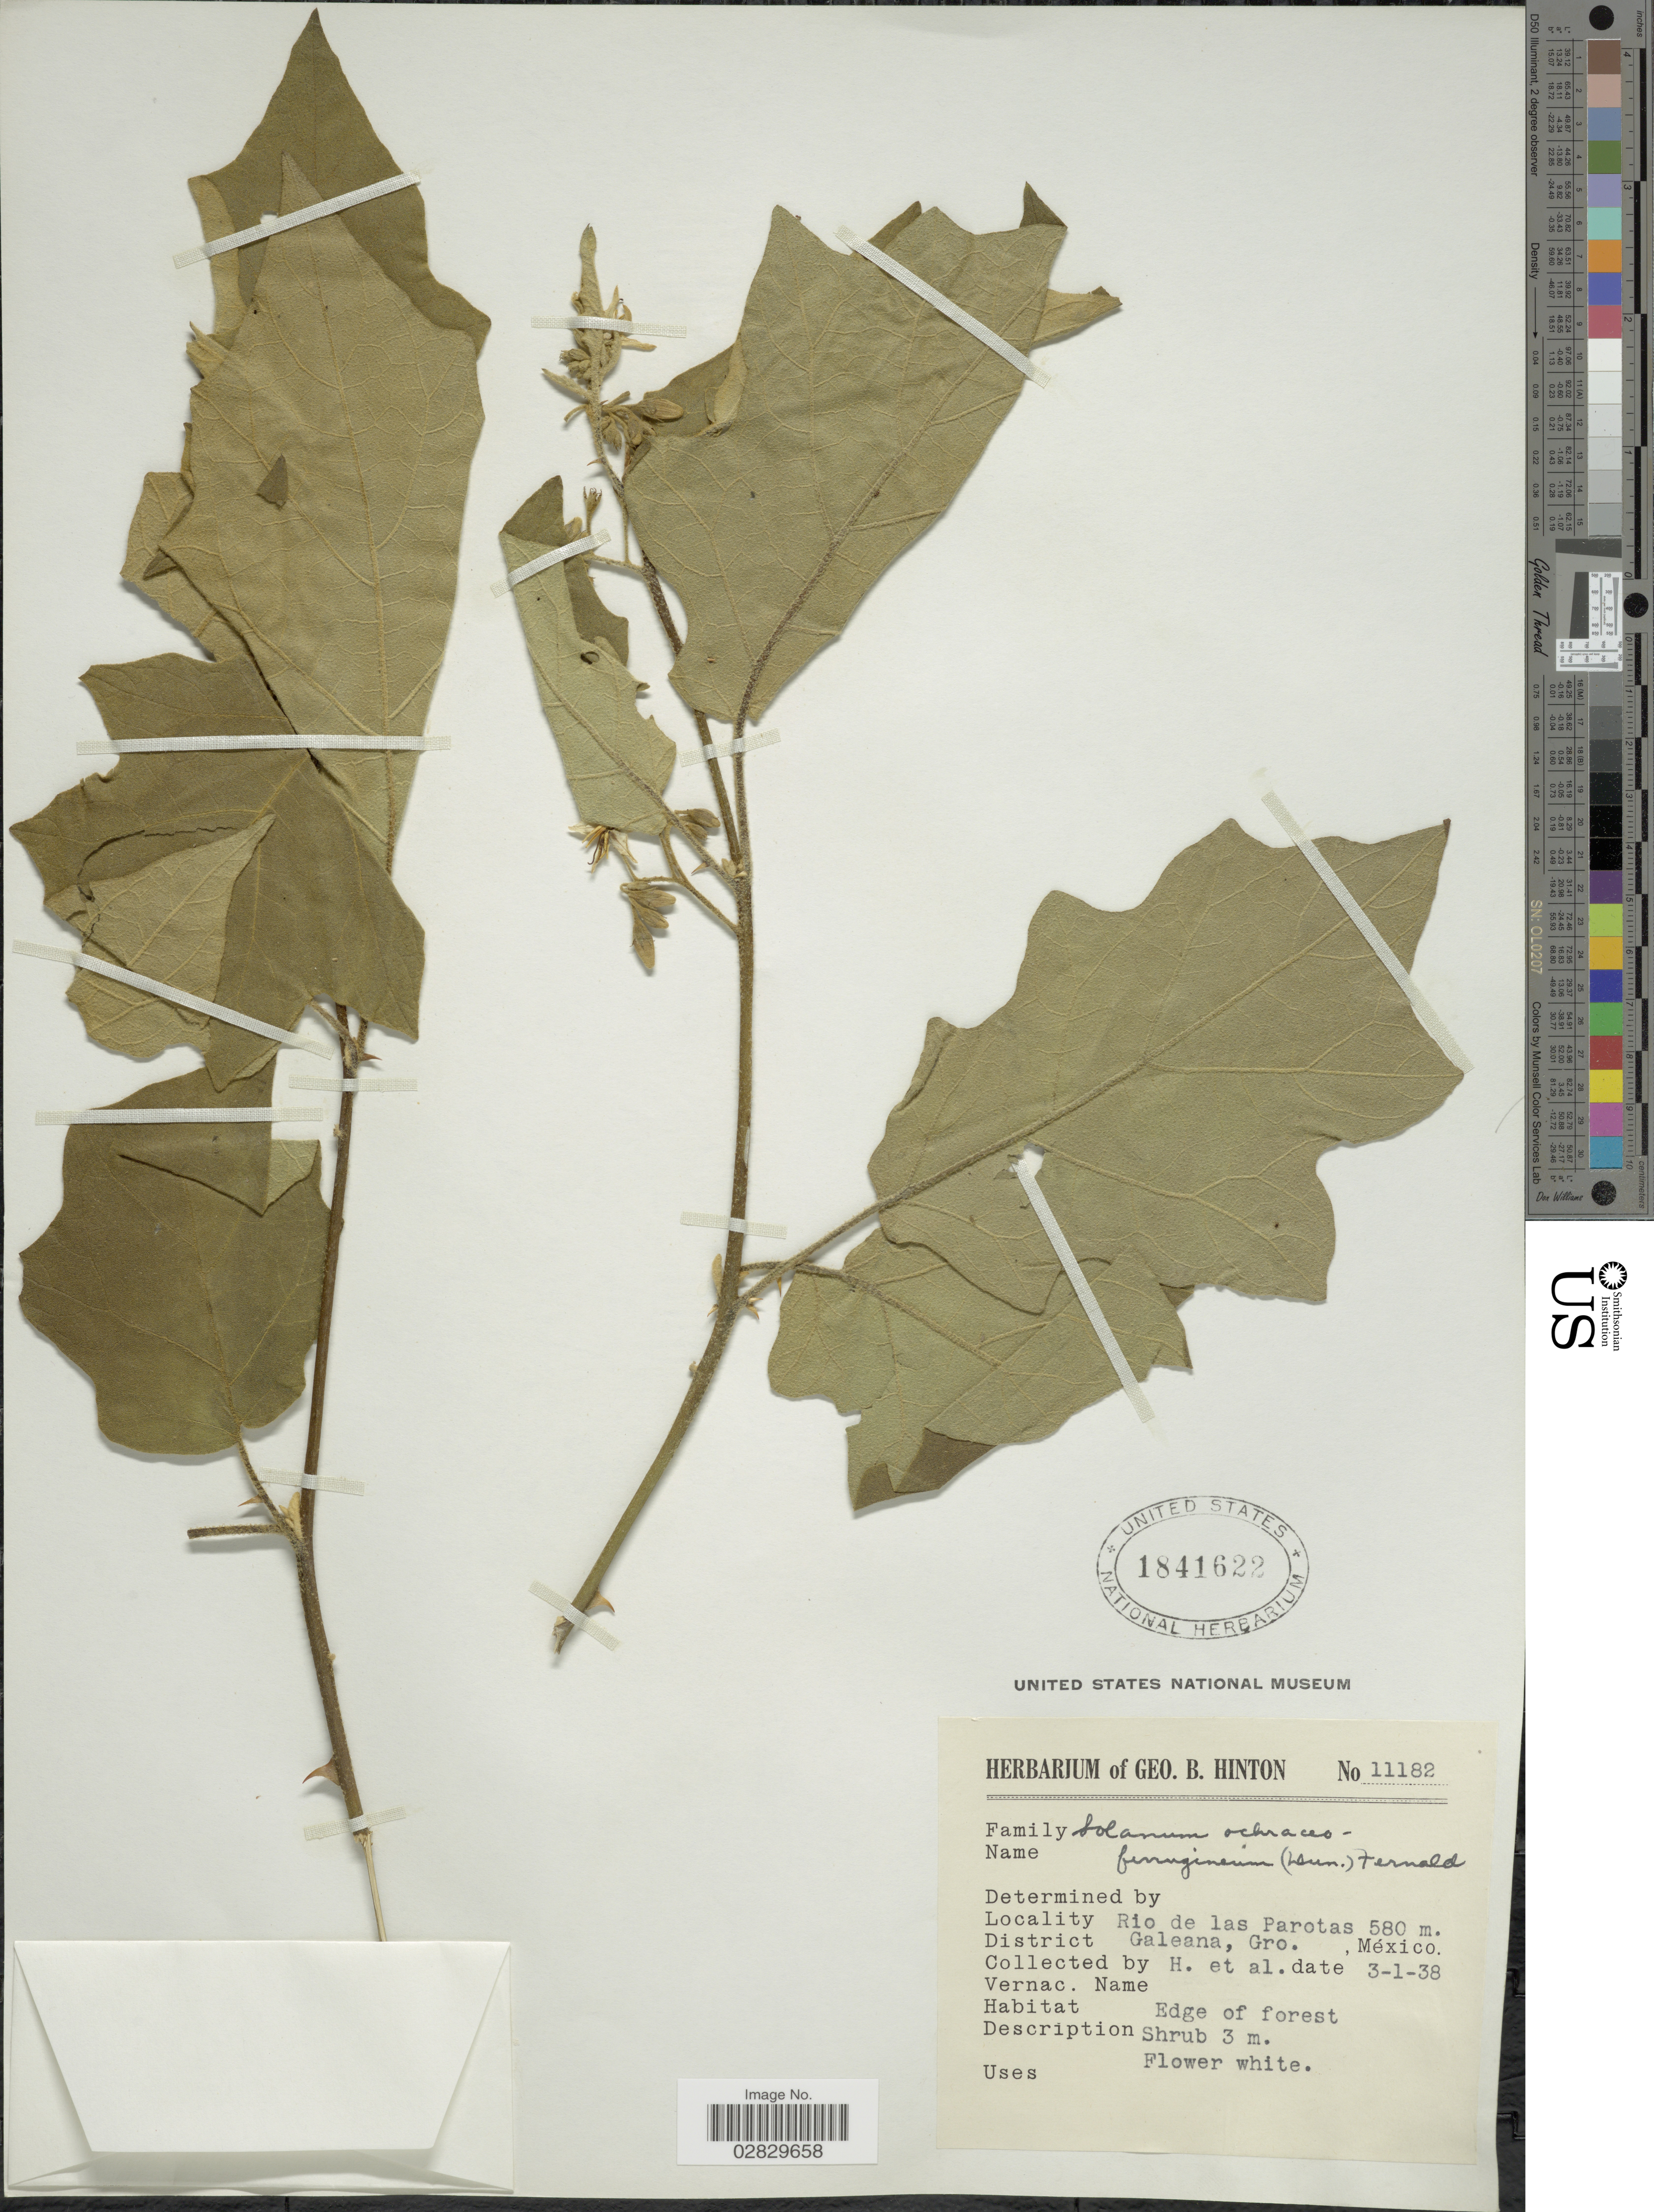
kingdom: Plantae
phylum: Tracheophyta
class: Magnoliopsida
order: Solanales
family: Solanaceae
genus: Solanum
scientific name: Solanum diversifolium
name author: Humb. & Bonpl. ex Dunal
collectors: G. B. Hinton & et al.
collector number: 11182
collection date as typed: Transcribed d/m/y: 1/3/38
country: Mexico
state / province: Guerrero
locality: Rio de las Parotas. District Galeana.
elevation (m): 580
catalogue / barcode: US 1841622